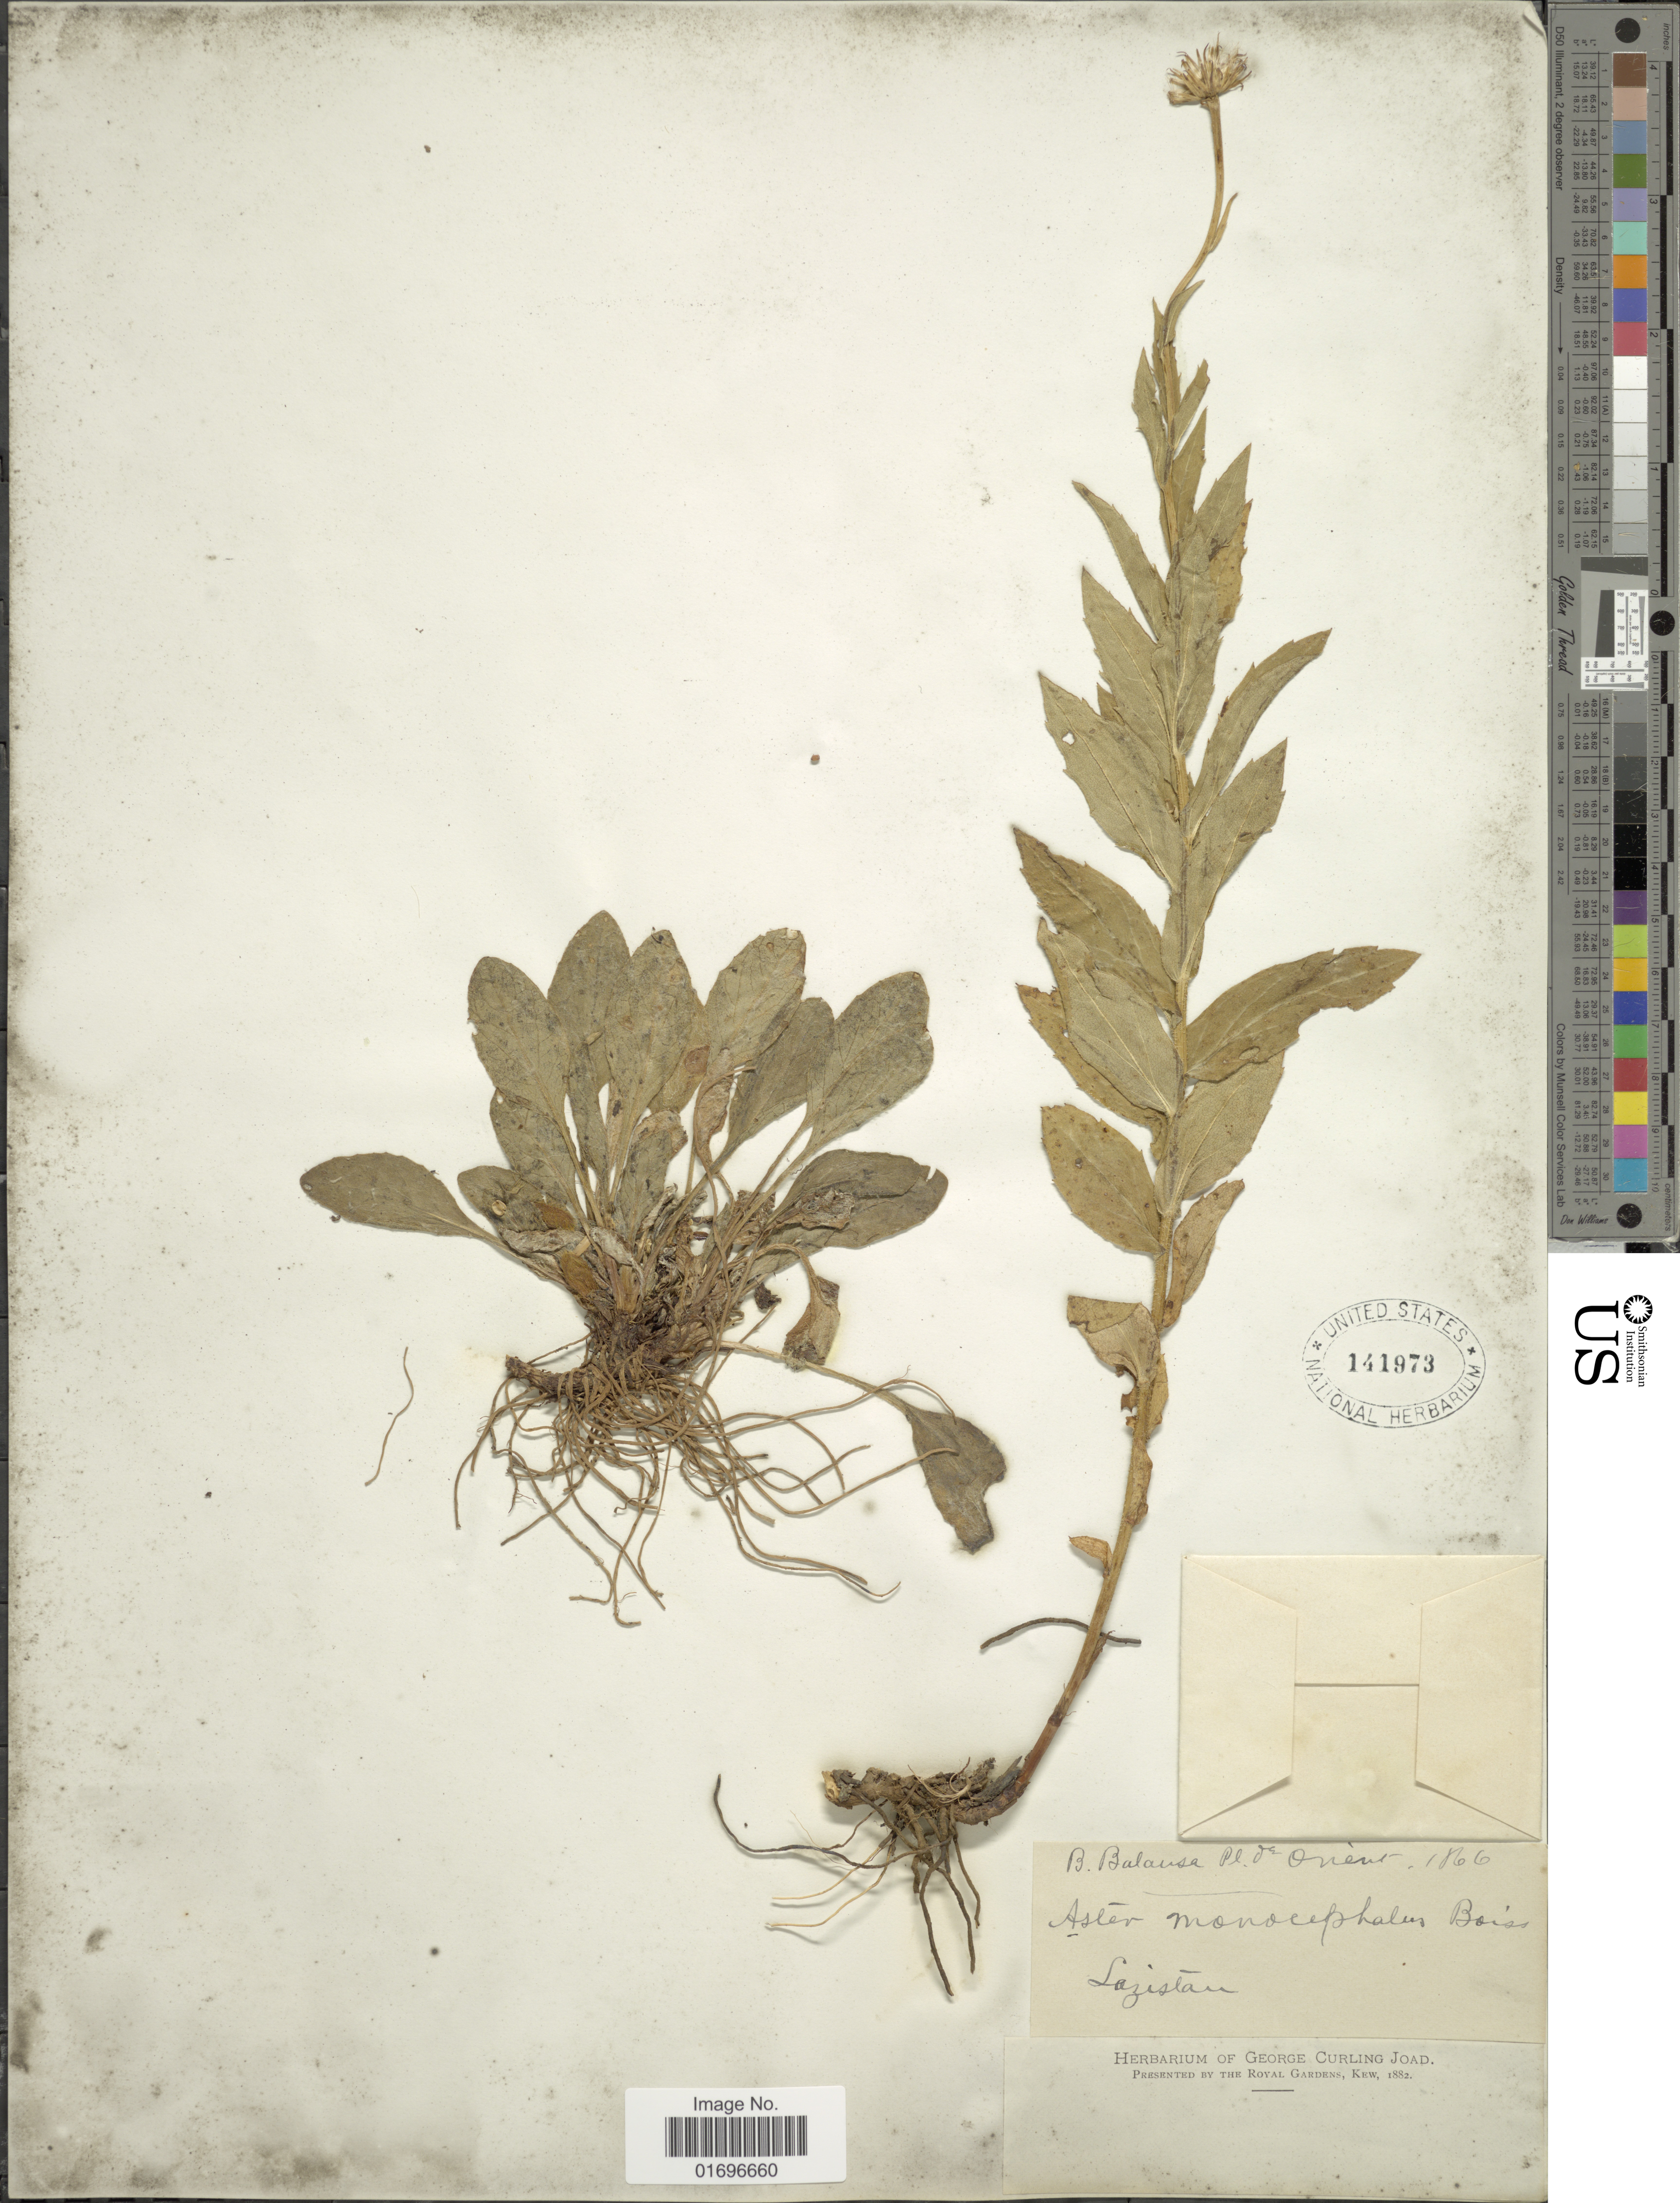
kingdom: Plantae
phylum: Tracheophyta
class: Magnoliopsida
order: Asterales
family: Asteraceae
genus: Aster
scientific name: Aster monocephalus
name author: Boiss. & Balansa ex Boiss.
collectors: B. Balansa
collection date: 1866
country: Turkey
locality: D'Orient. Lazistan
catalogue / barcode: US 141973